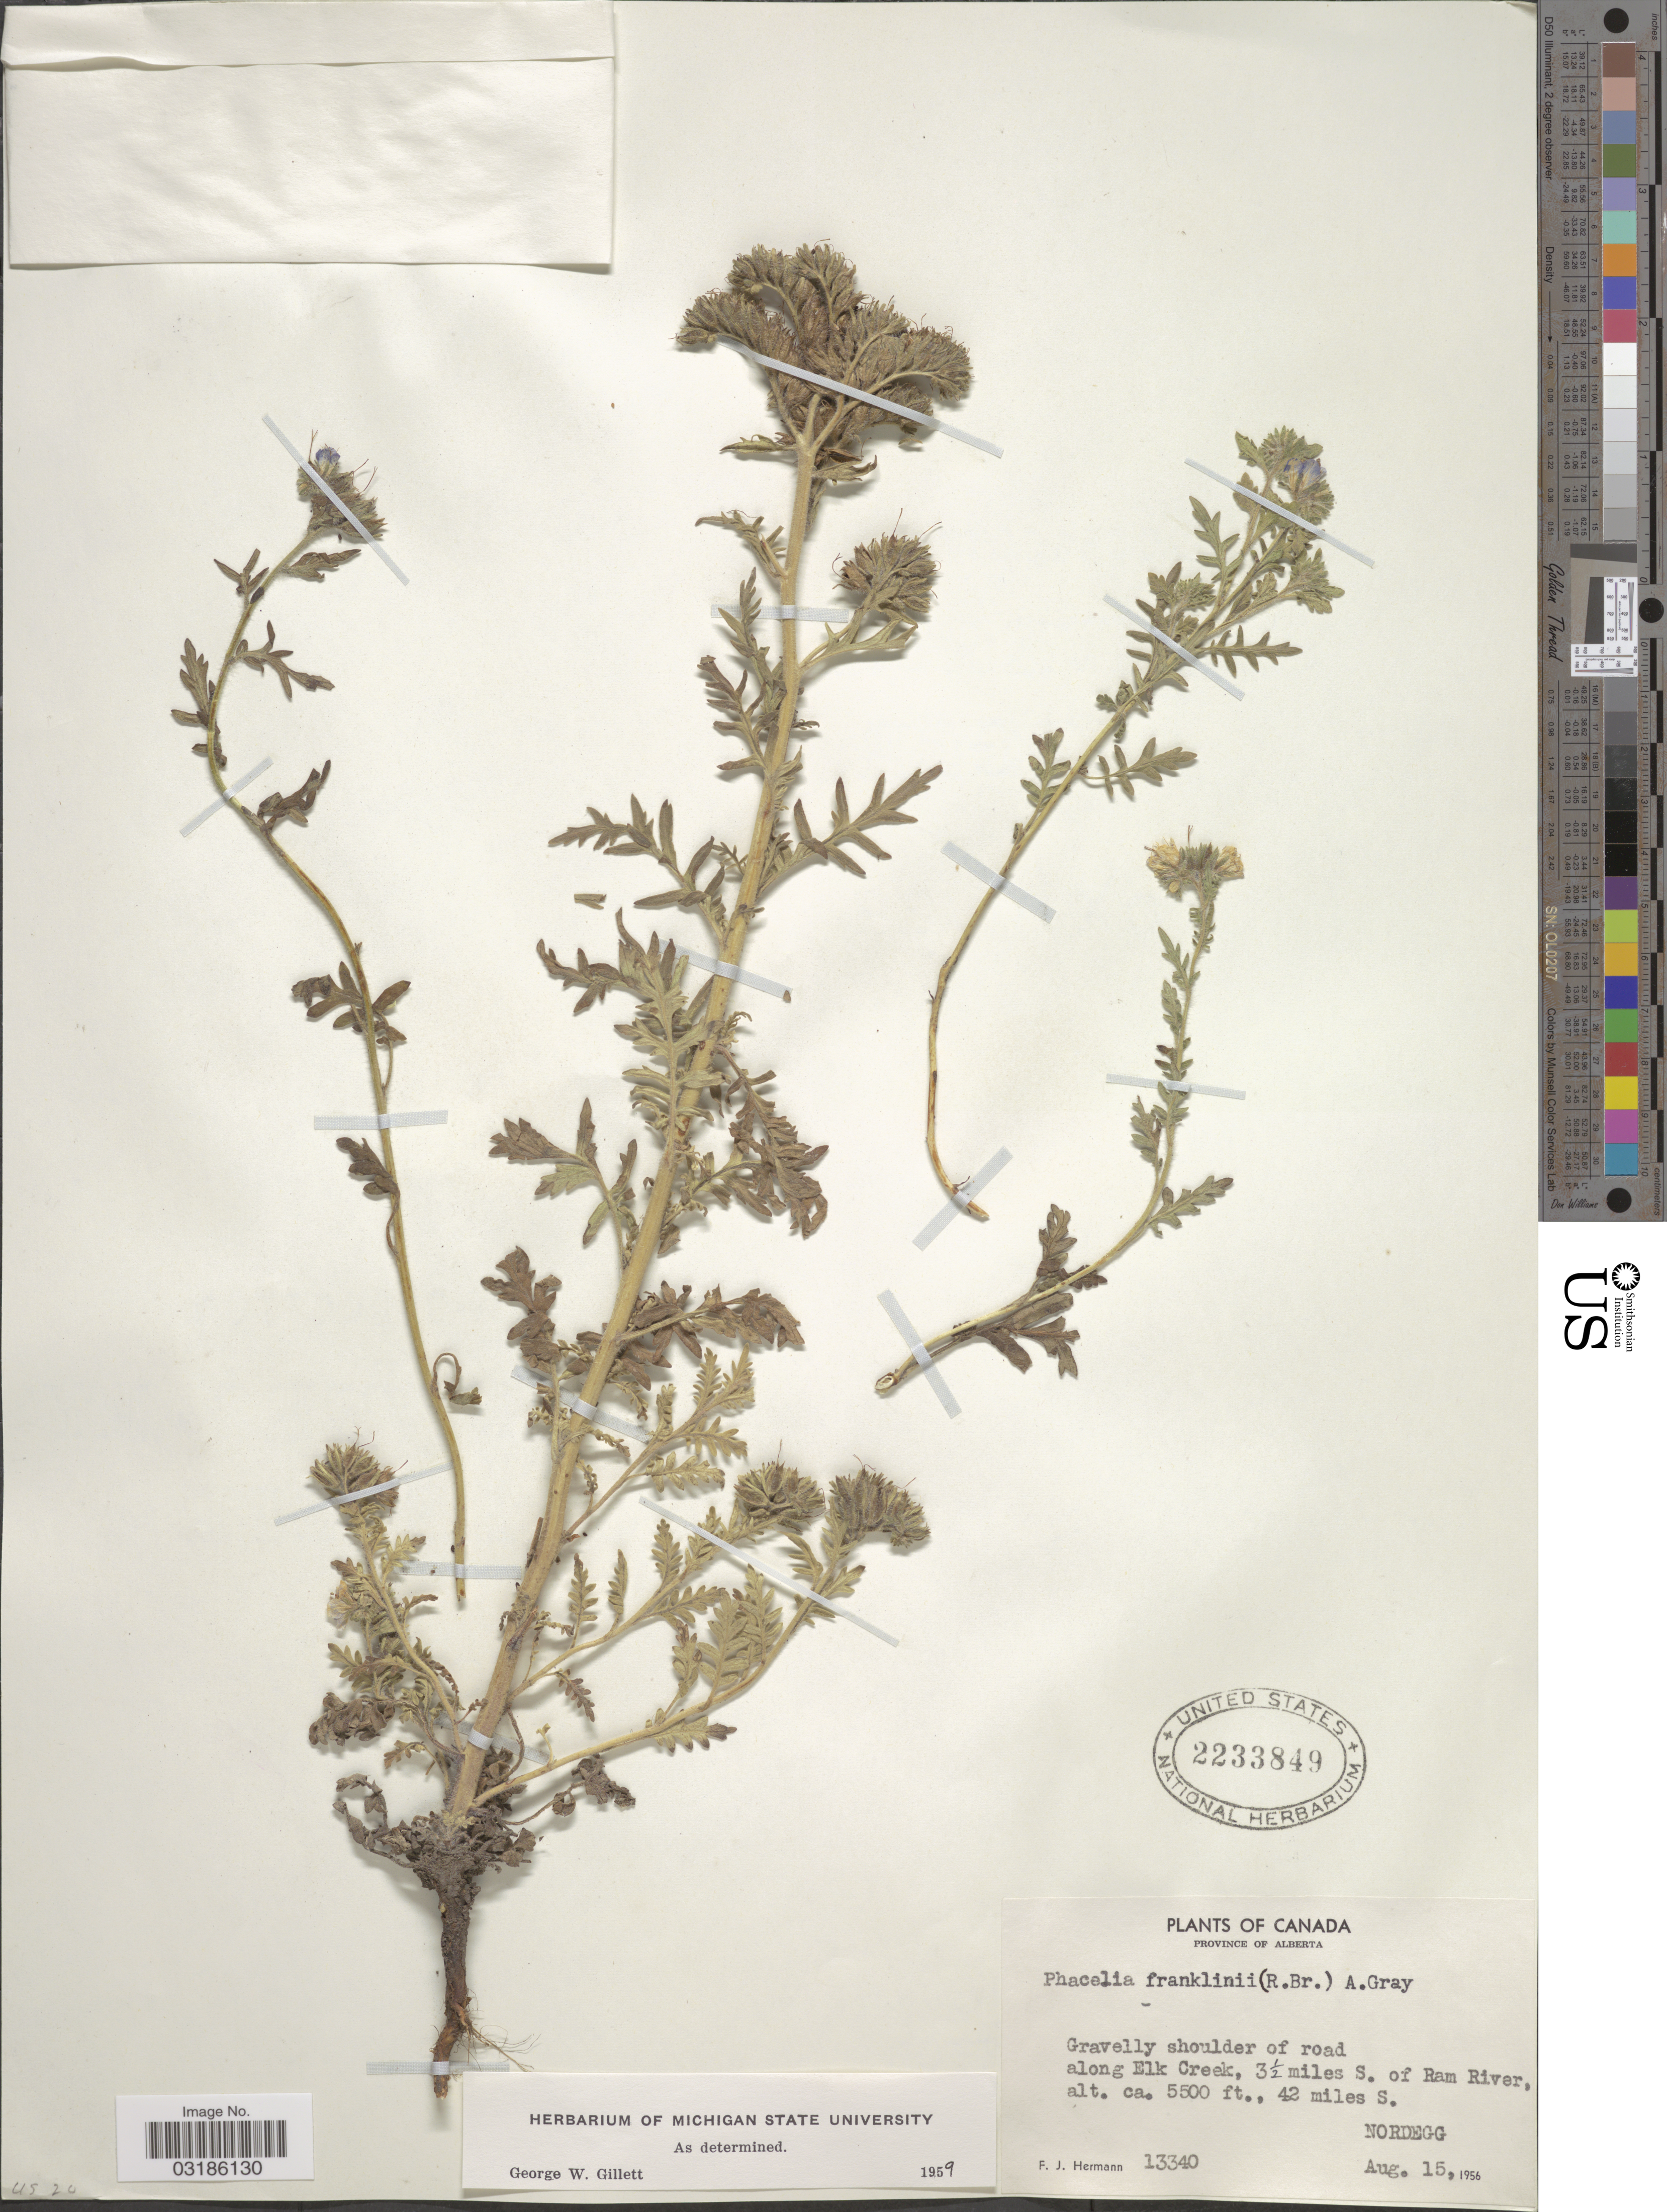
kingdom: Plantae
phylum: Tracheophyta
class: Magnoliopsida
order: Boraginales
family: Hydrophyllaceae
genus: Phacelia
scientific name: Phacelia franklinii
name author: Nutt.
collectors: F. J. Hermann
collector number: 13340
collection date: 1956-08-15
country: Canada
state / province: Alberta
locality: Province of Alberta. Gravelly shoulder of road along Elk Creek, 3½ miles S. of Ram River, 42 miles S. Nordegg.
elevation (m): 1676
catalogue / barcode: US 2233849